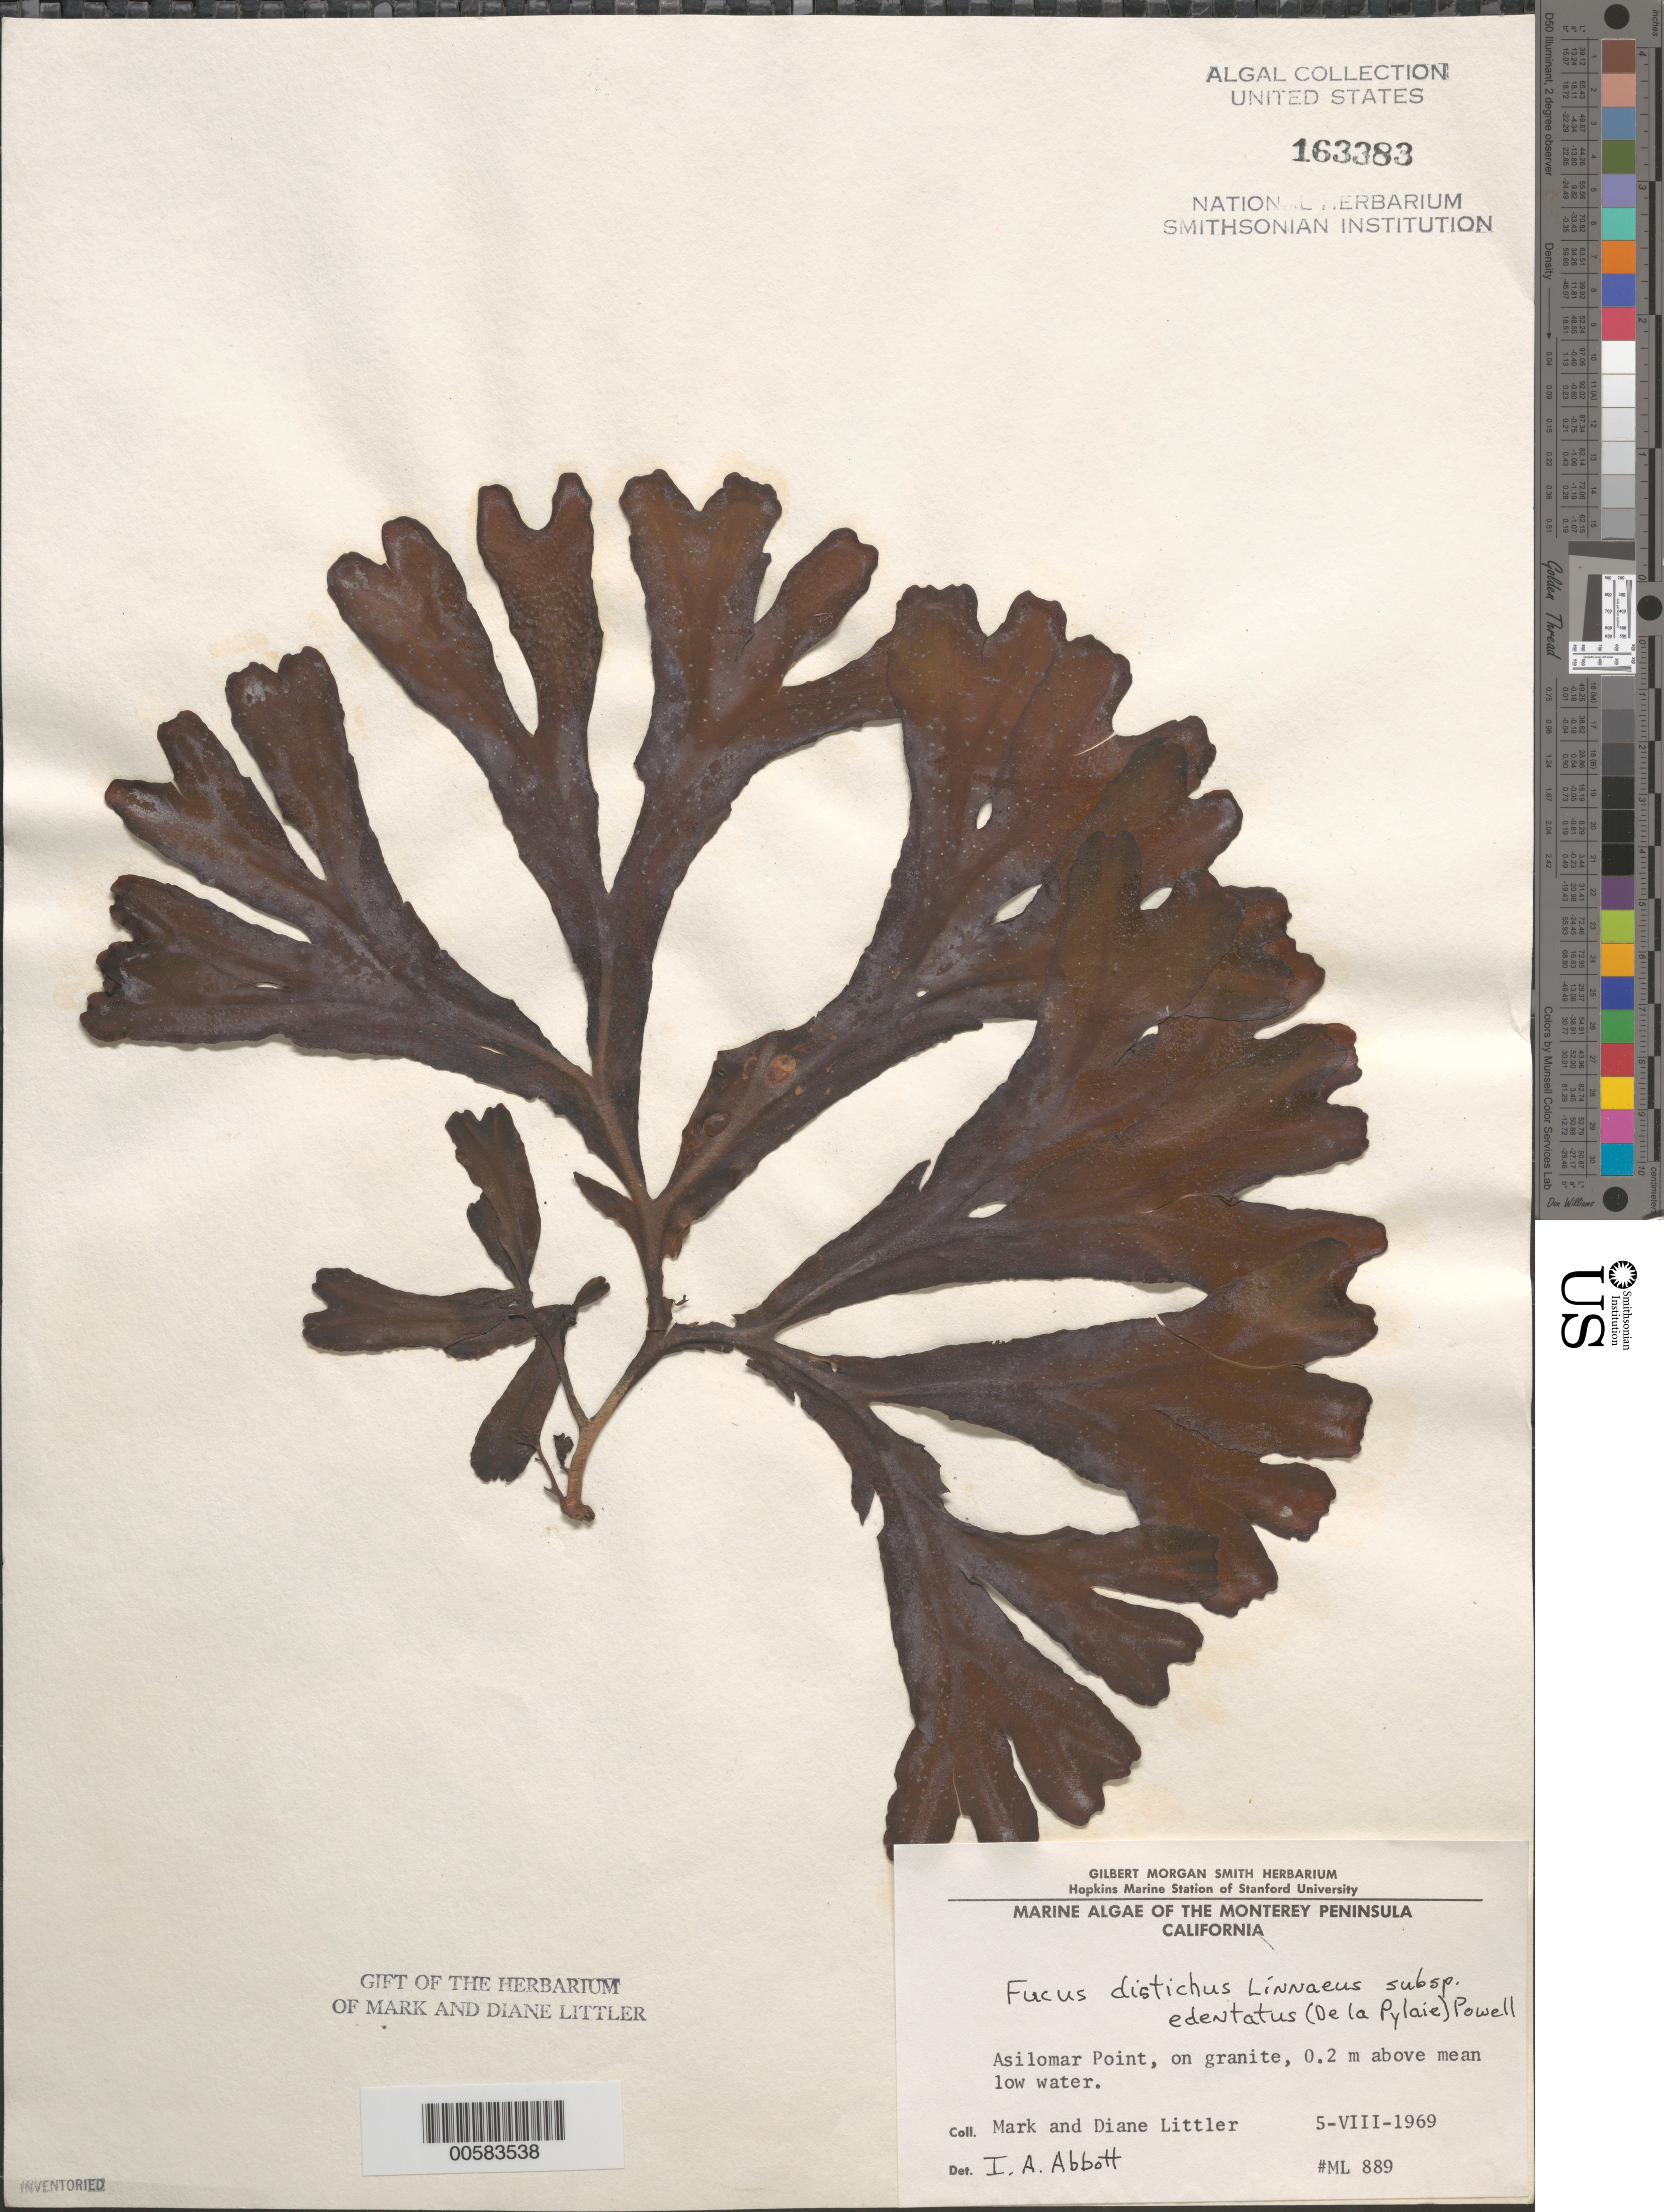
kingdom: Chromista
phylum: Ochrophyta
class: Phaeophyceae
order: Fucales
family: Fucaceae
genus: Fucus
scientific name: Fucus distichus subsp. edentatus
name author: (Bach. Pyl.) H.T. Powell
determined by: Abbott, Isabella A.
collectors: M. M. Littler & D. S. Littler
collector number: ML 889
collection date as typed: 05 Aug 1969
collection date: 1969-08-05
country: United States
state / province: California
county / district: Monterey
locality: Asilomar Point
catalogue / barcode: US 163383